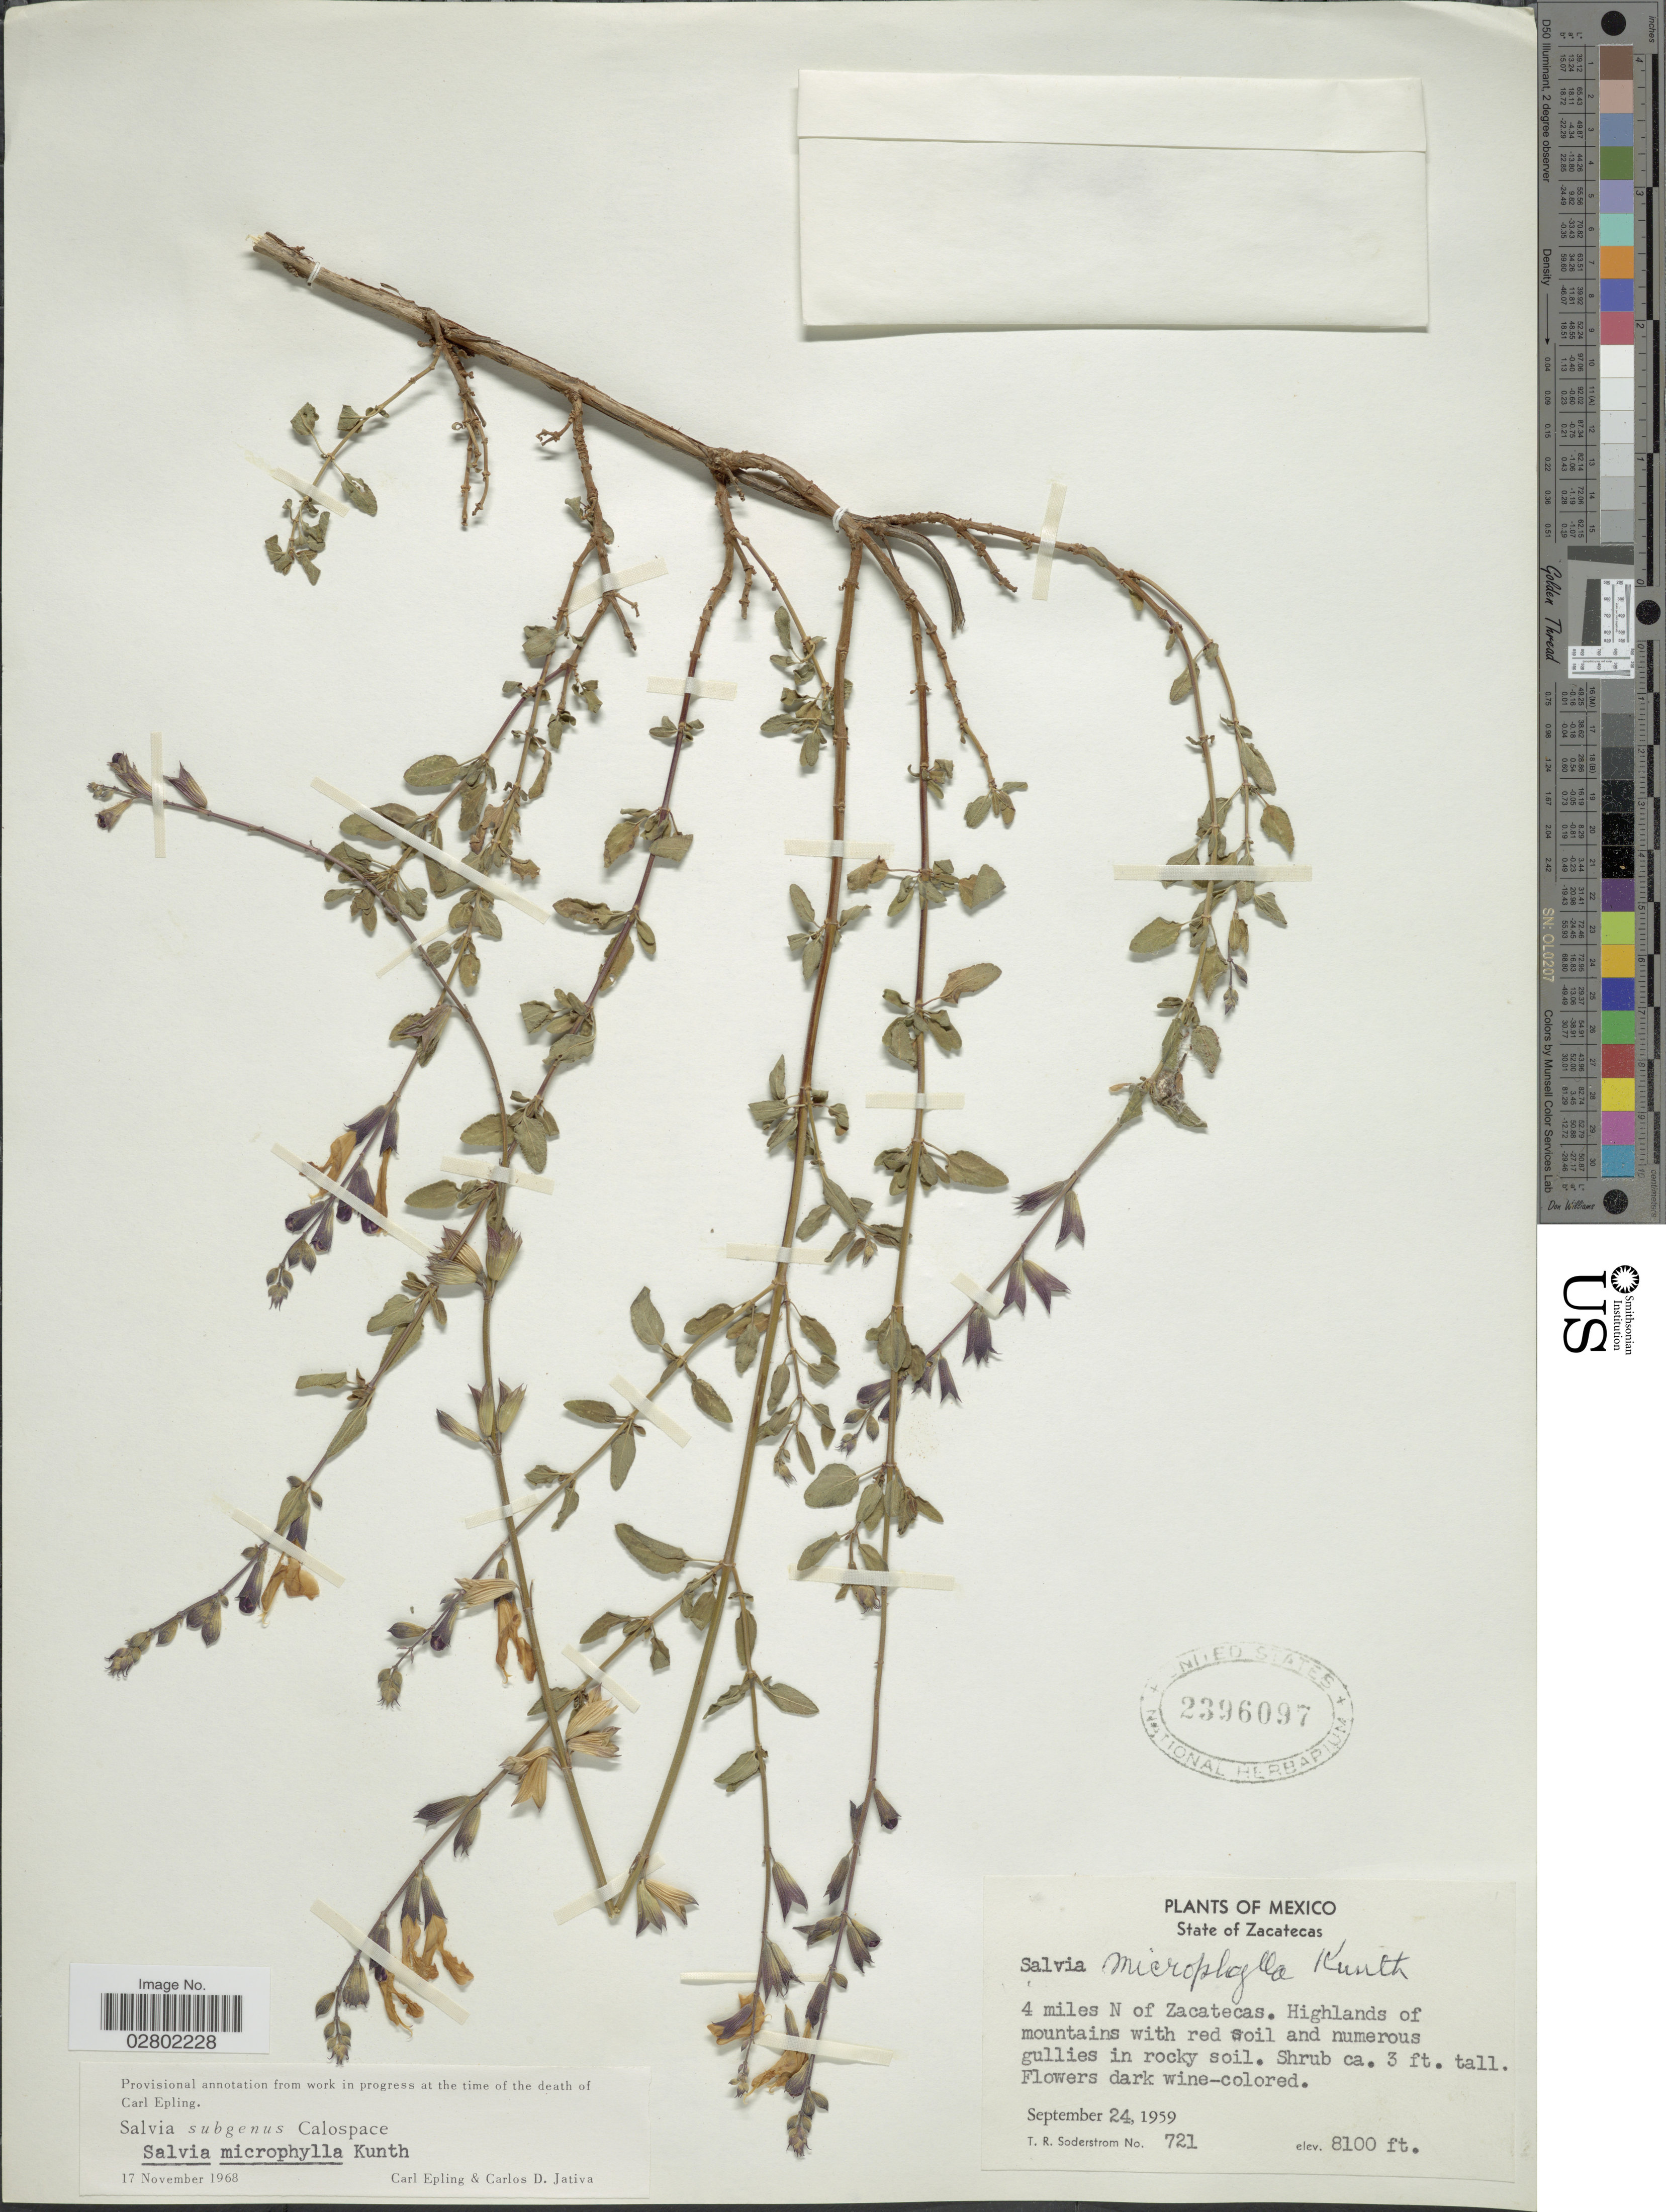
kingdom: Plantae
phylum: Tracheophyta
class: Magnoliopsida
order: Lamiales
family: Lamiaceae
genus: Salvia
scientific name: Salvia microphylla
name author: Kunth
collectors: T. R. Soderstrom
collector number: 721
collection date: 1959-09-24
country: Mexico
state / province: Zacatecas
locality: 4 miles N of Zacatecas.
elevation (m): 2469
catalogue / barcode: US 2396097